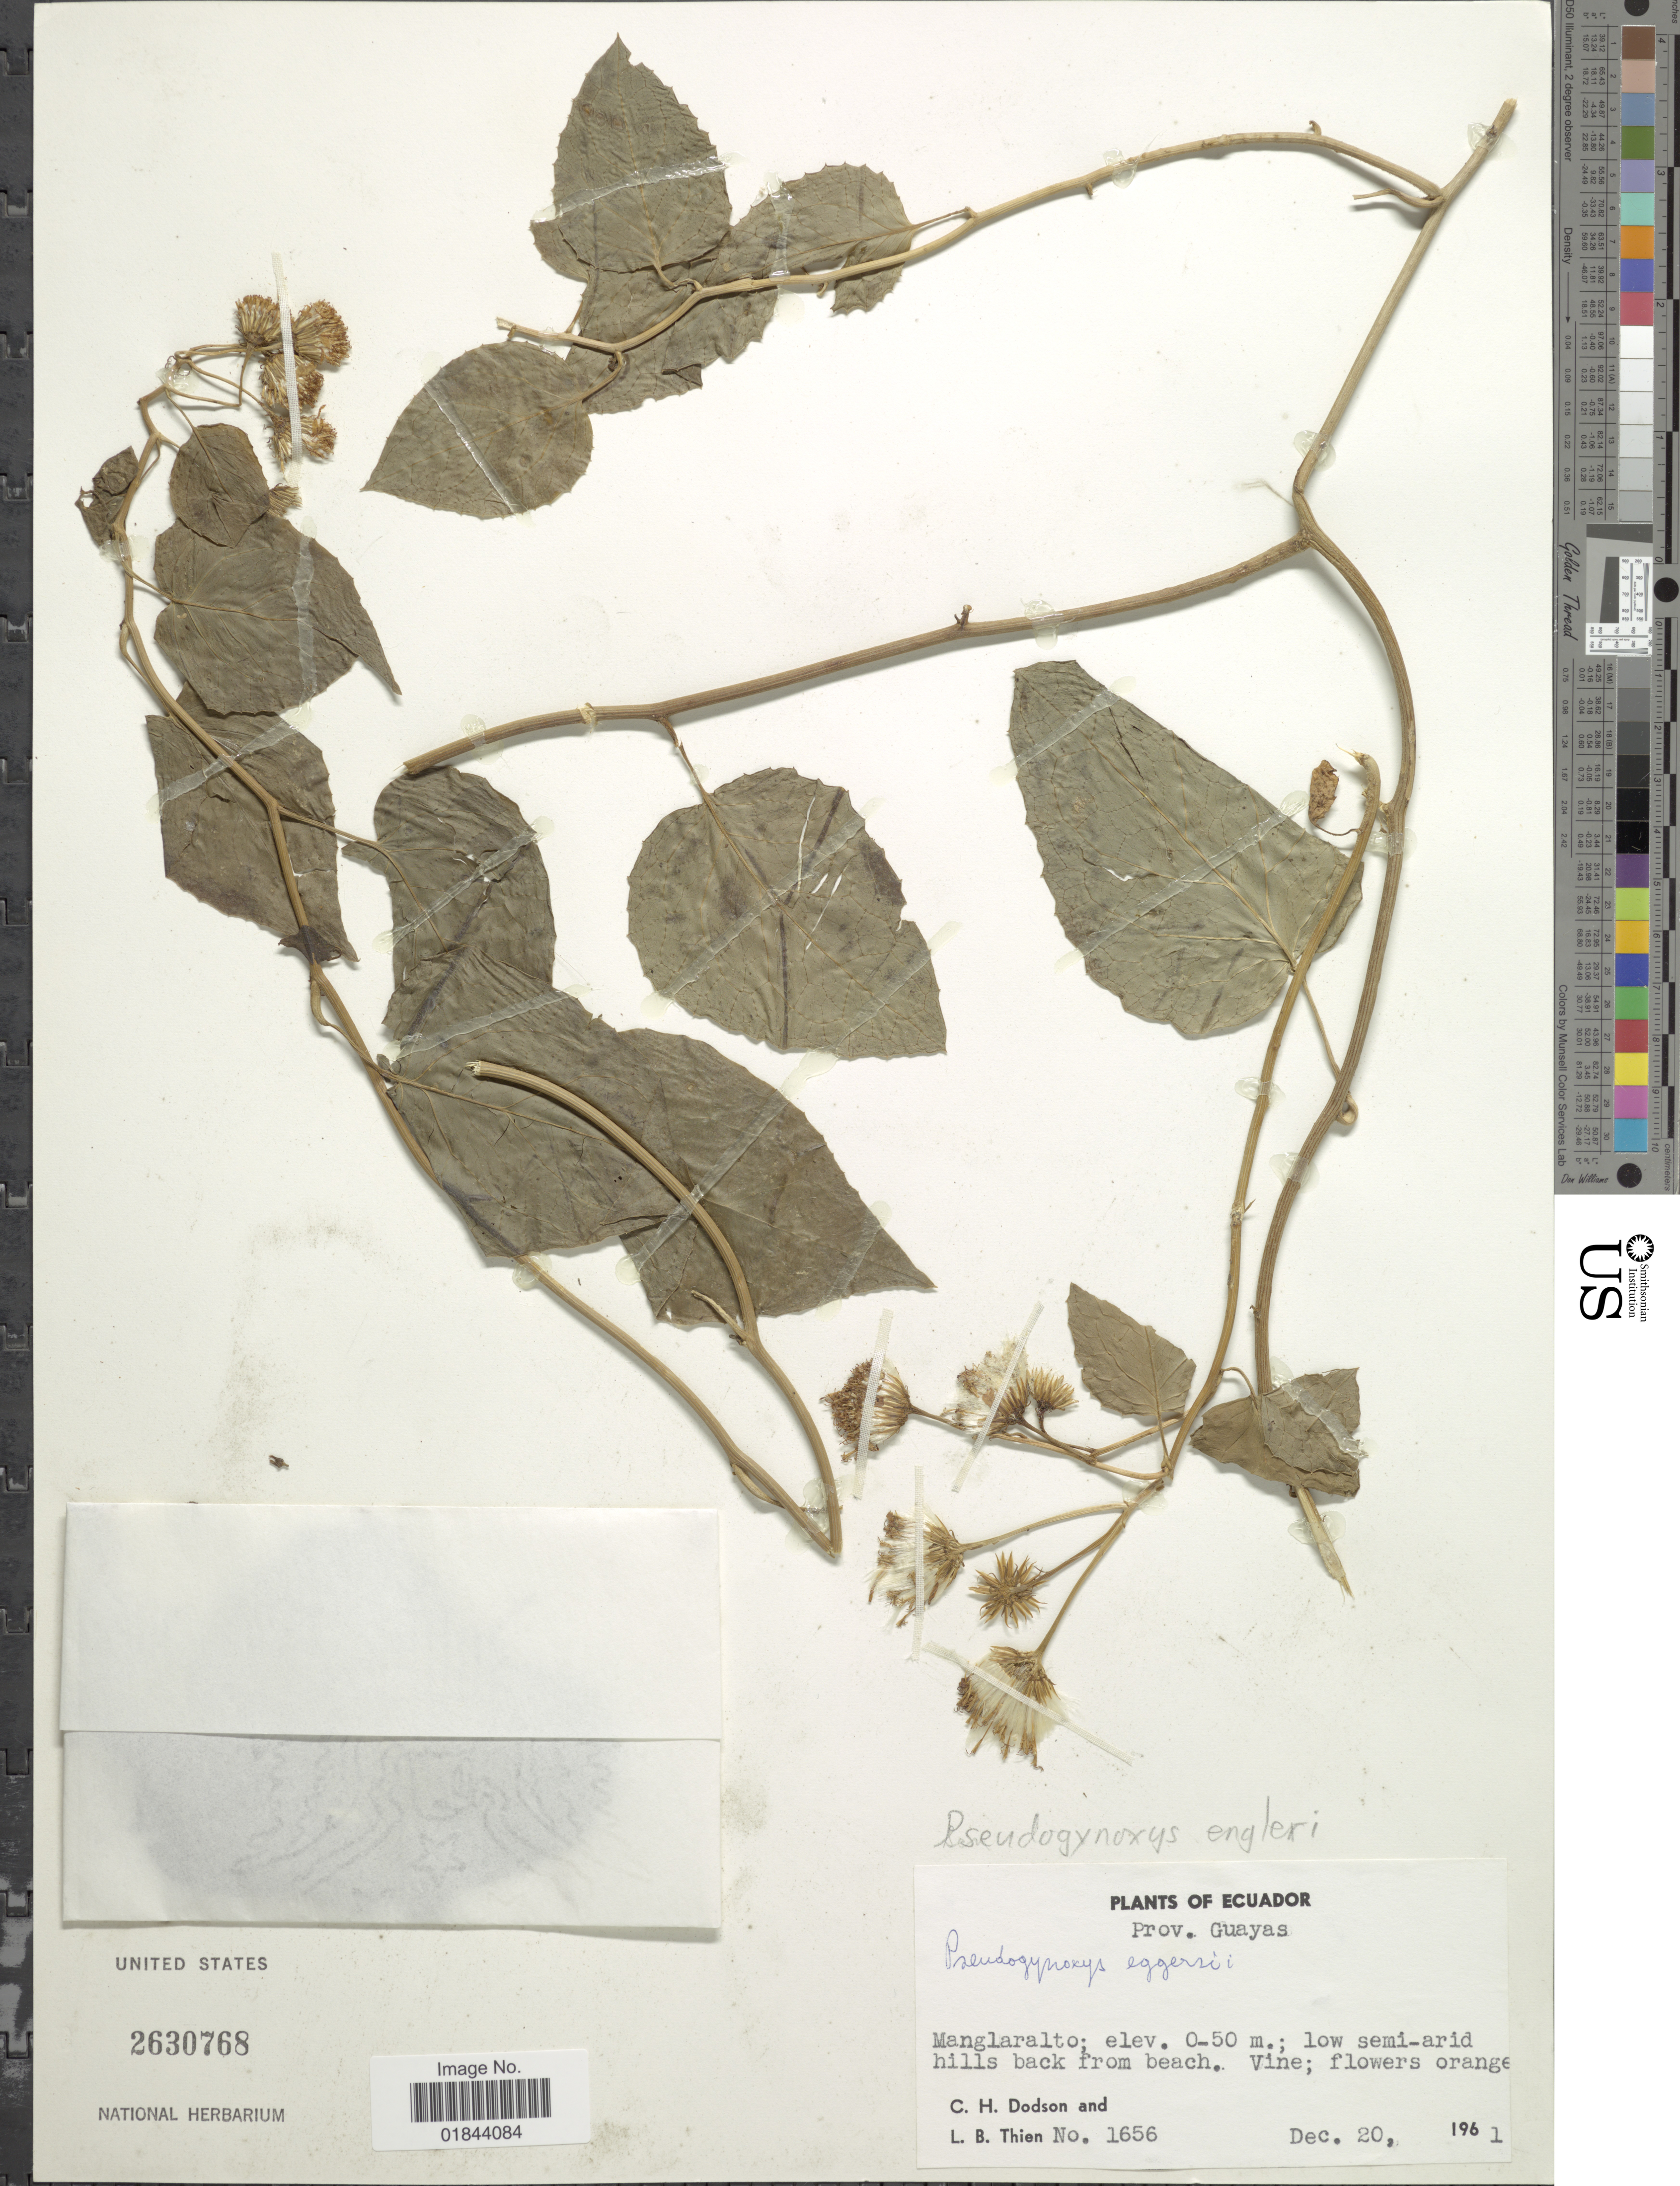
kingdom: Plantae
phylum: Tracheophyta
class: Magnoliopsida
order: Asterales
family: Asteraceae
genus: Pseudogynoxys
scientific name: Pseudogynoxys engleri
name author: (Hieron.) H. Rob. & Cuatrec.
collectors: C. H. Dodson & L. Thien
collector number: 1656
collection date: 1961-12-20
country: Ecuador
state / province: Guayas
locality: Manglaralto; ;ow semi0arid hills back from beach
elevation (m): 0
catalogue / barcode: US 2630768